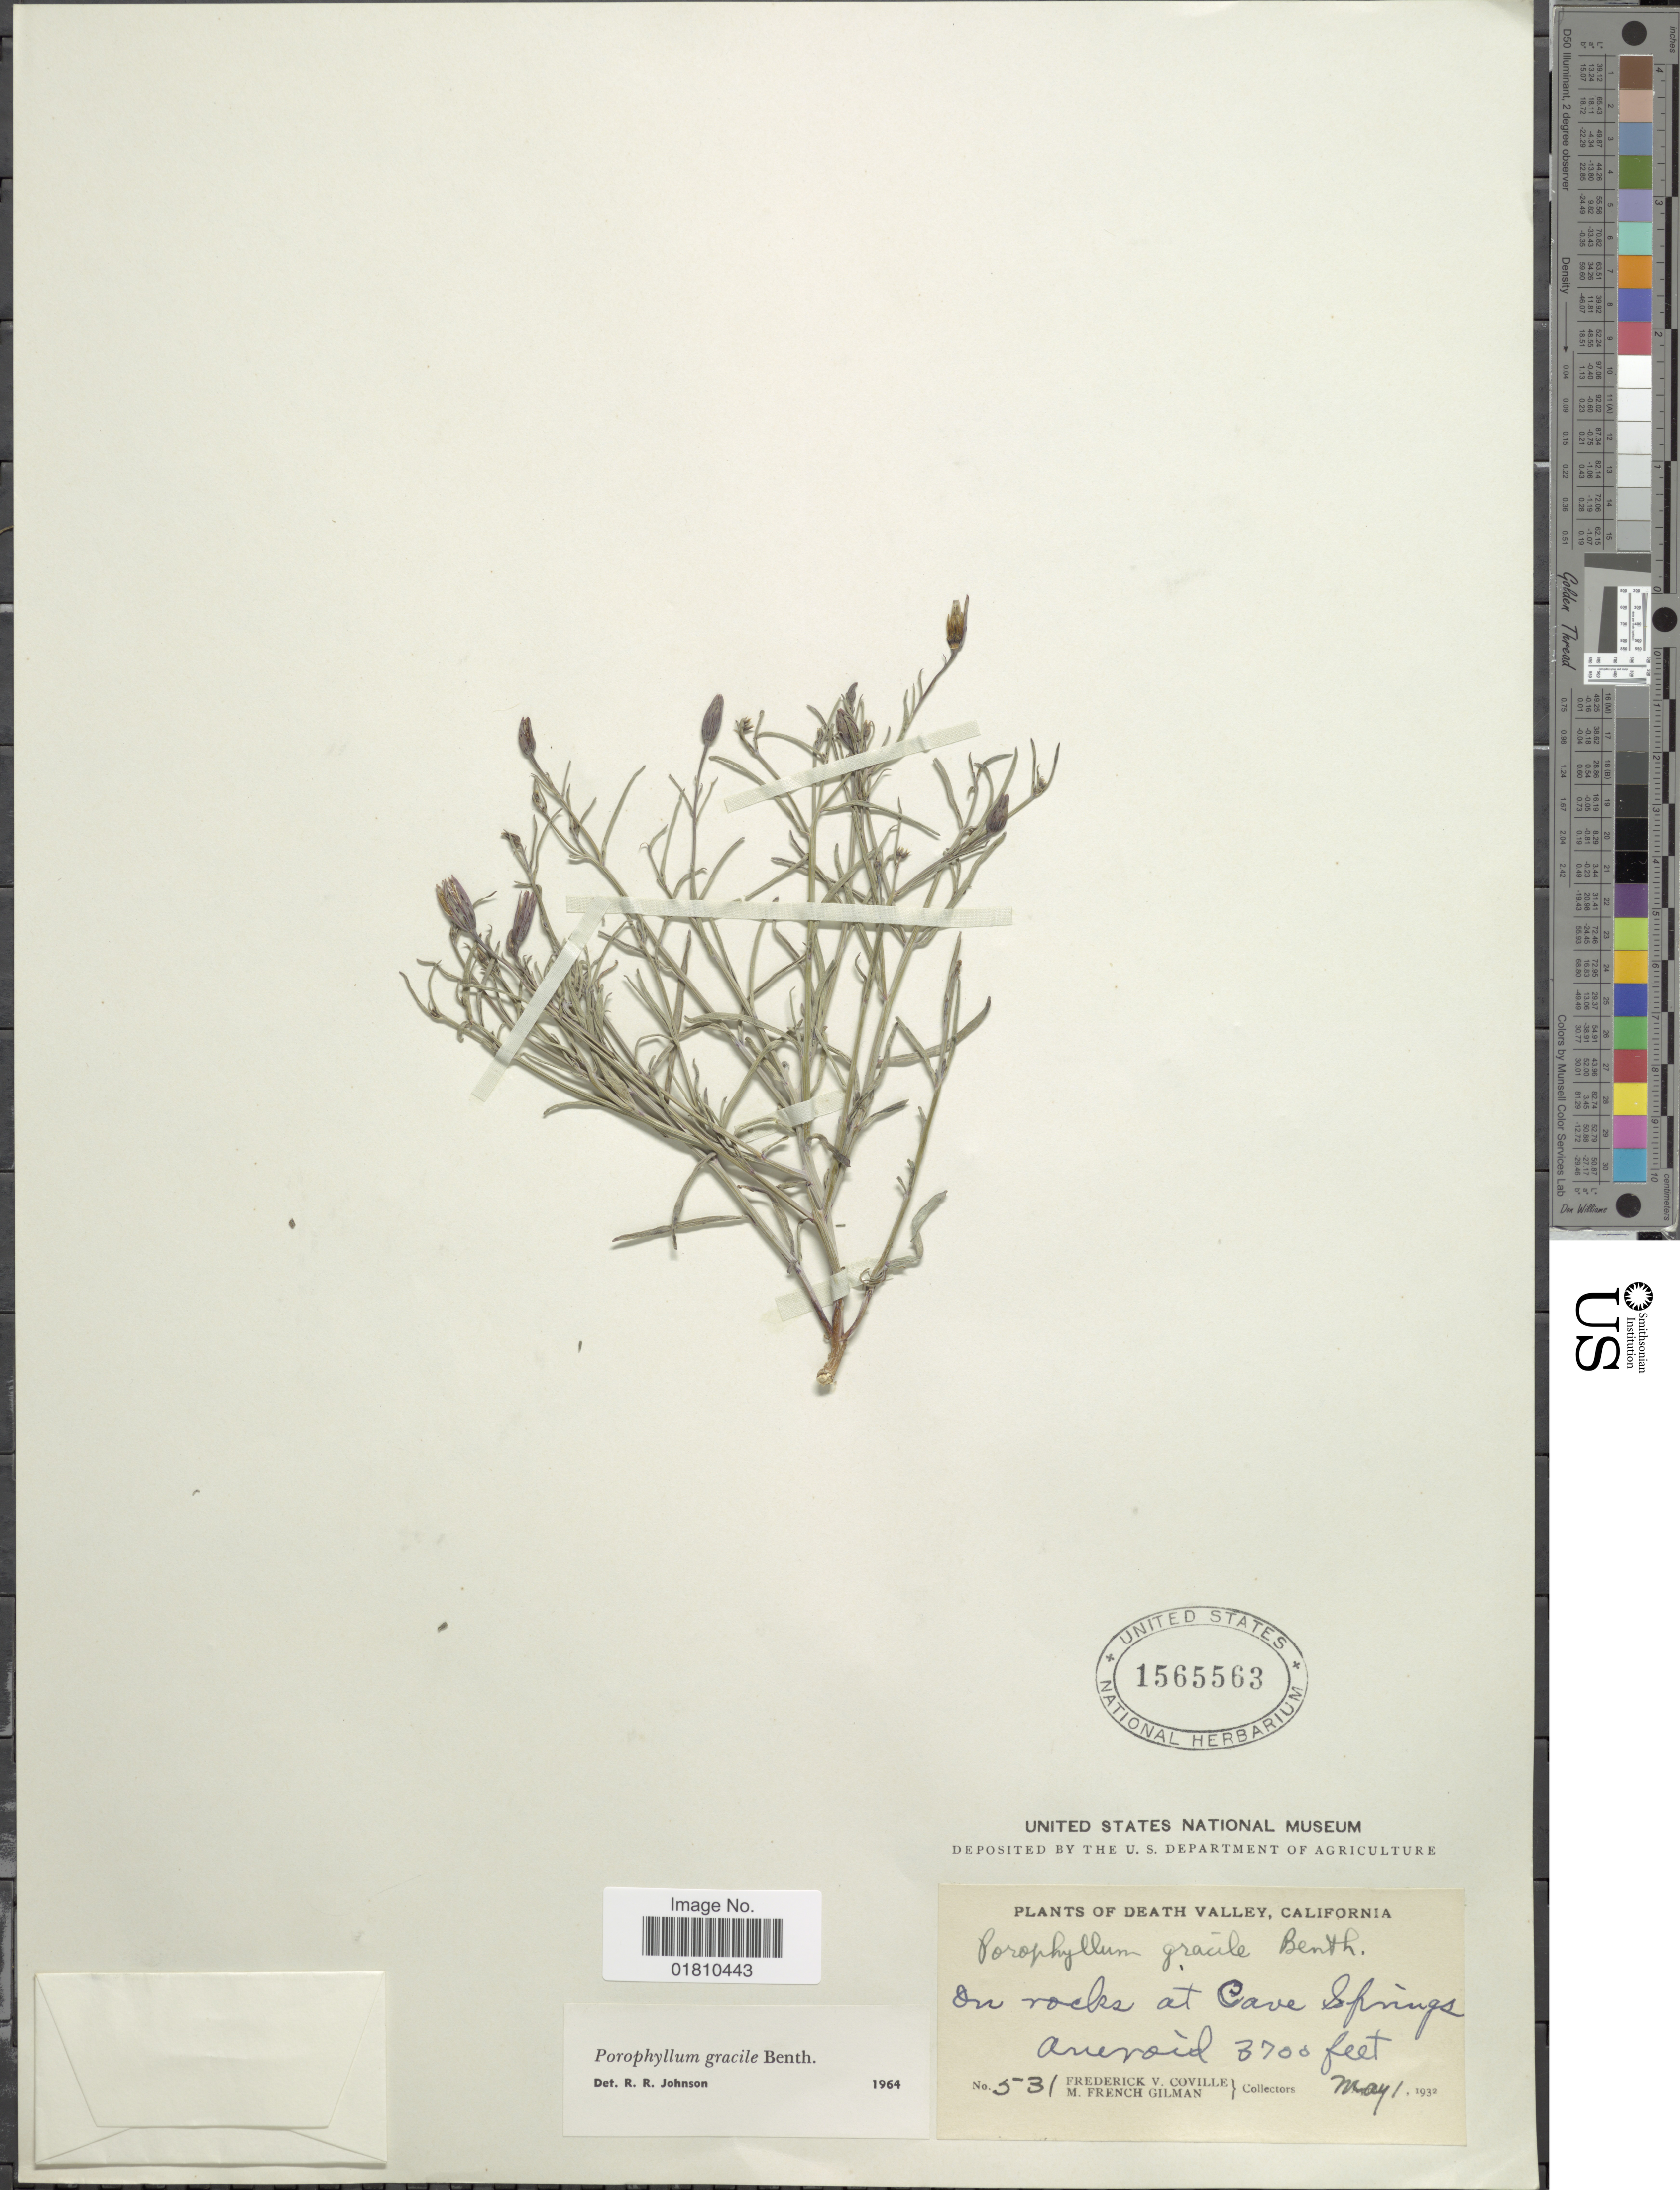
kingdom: Plantae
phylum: Tracheophyta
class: Magnoliopsida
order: Asterales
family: Asteraceae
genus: Porophyllum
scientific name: Porophyllum gracile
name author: Benth.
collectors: F. V. Coville & M. F. Gilman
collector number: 531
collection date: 1932-05-01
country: United States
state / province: California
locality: Death Valley, On rocks at Cave Springs, Aneroid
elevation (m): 1128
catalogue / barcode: US 1565563